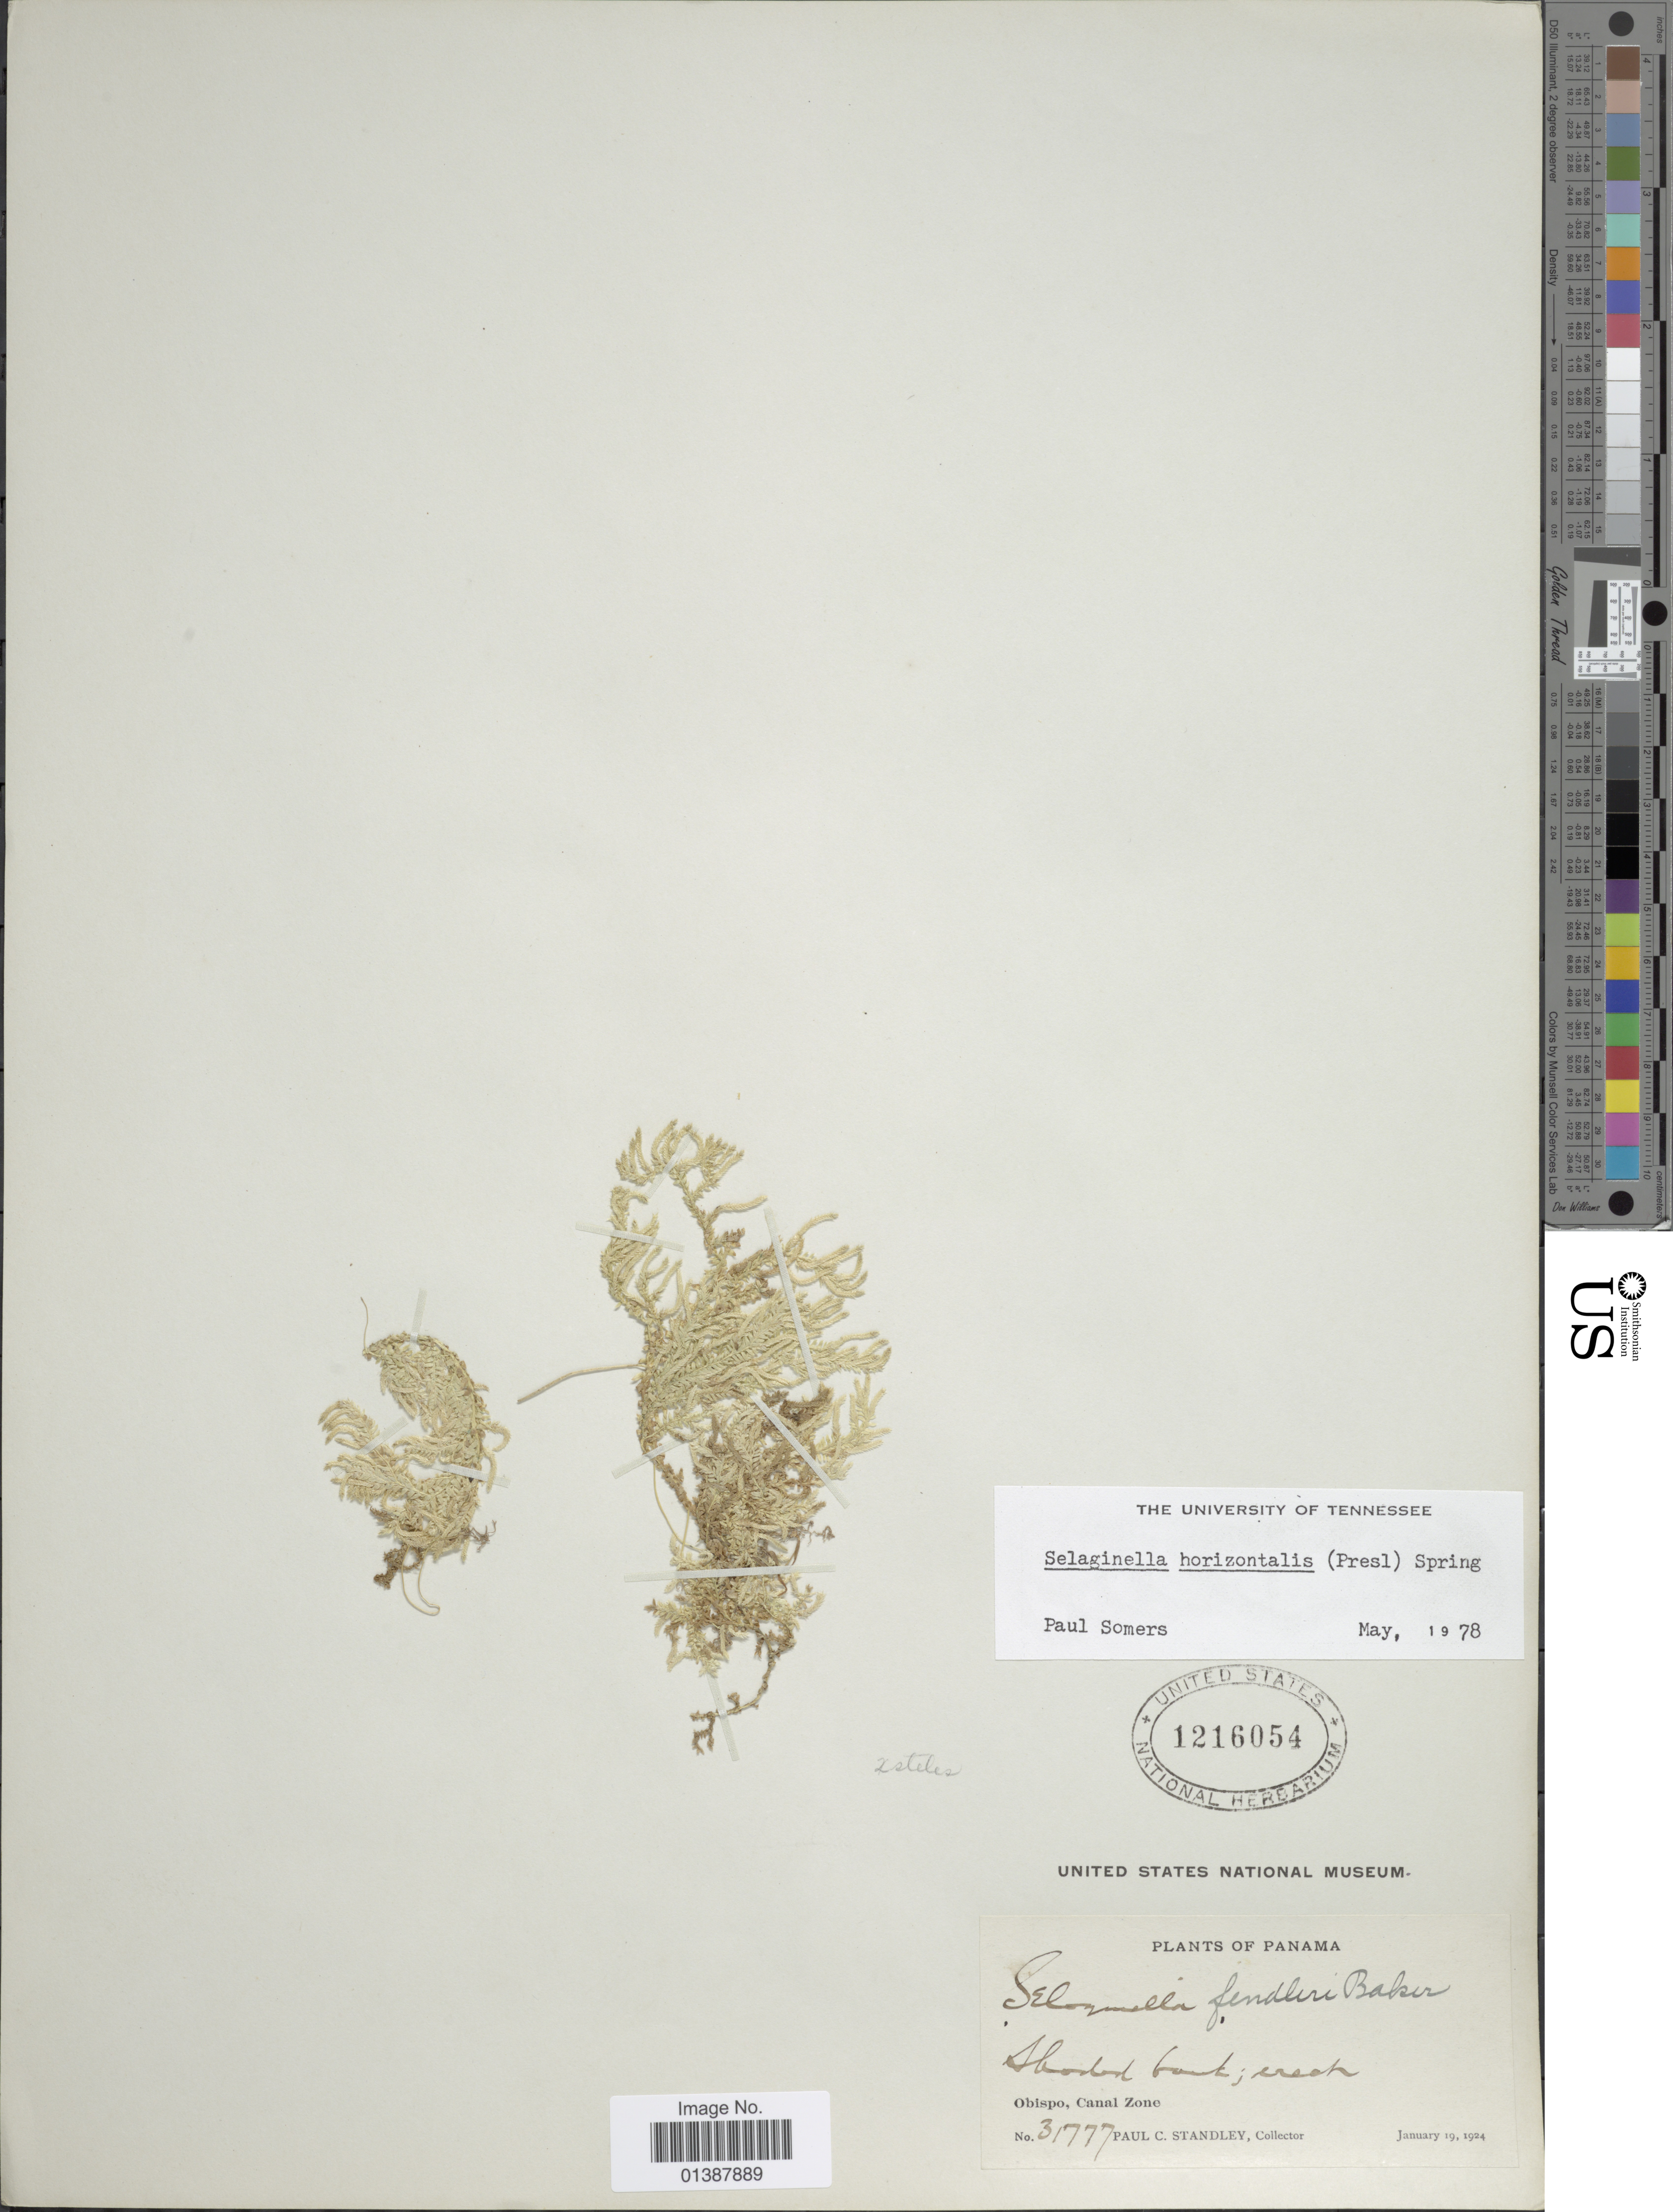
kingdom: Plantae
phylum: Tracheophyta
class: Lycopodiopsida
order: Selaginellales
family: Selaginellaceae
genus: Selaginella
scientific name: Selaginella horizontalis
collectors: P. C. Standley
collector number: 31777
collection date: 1924-01-19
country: Panama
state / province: Colón / Panamá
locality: Obispo, Canal Zone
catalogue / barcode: US 1216054